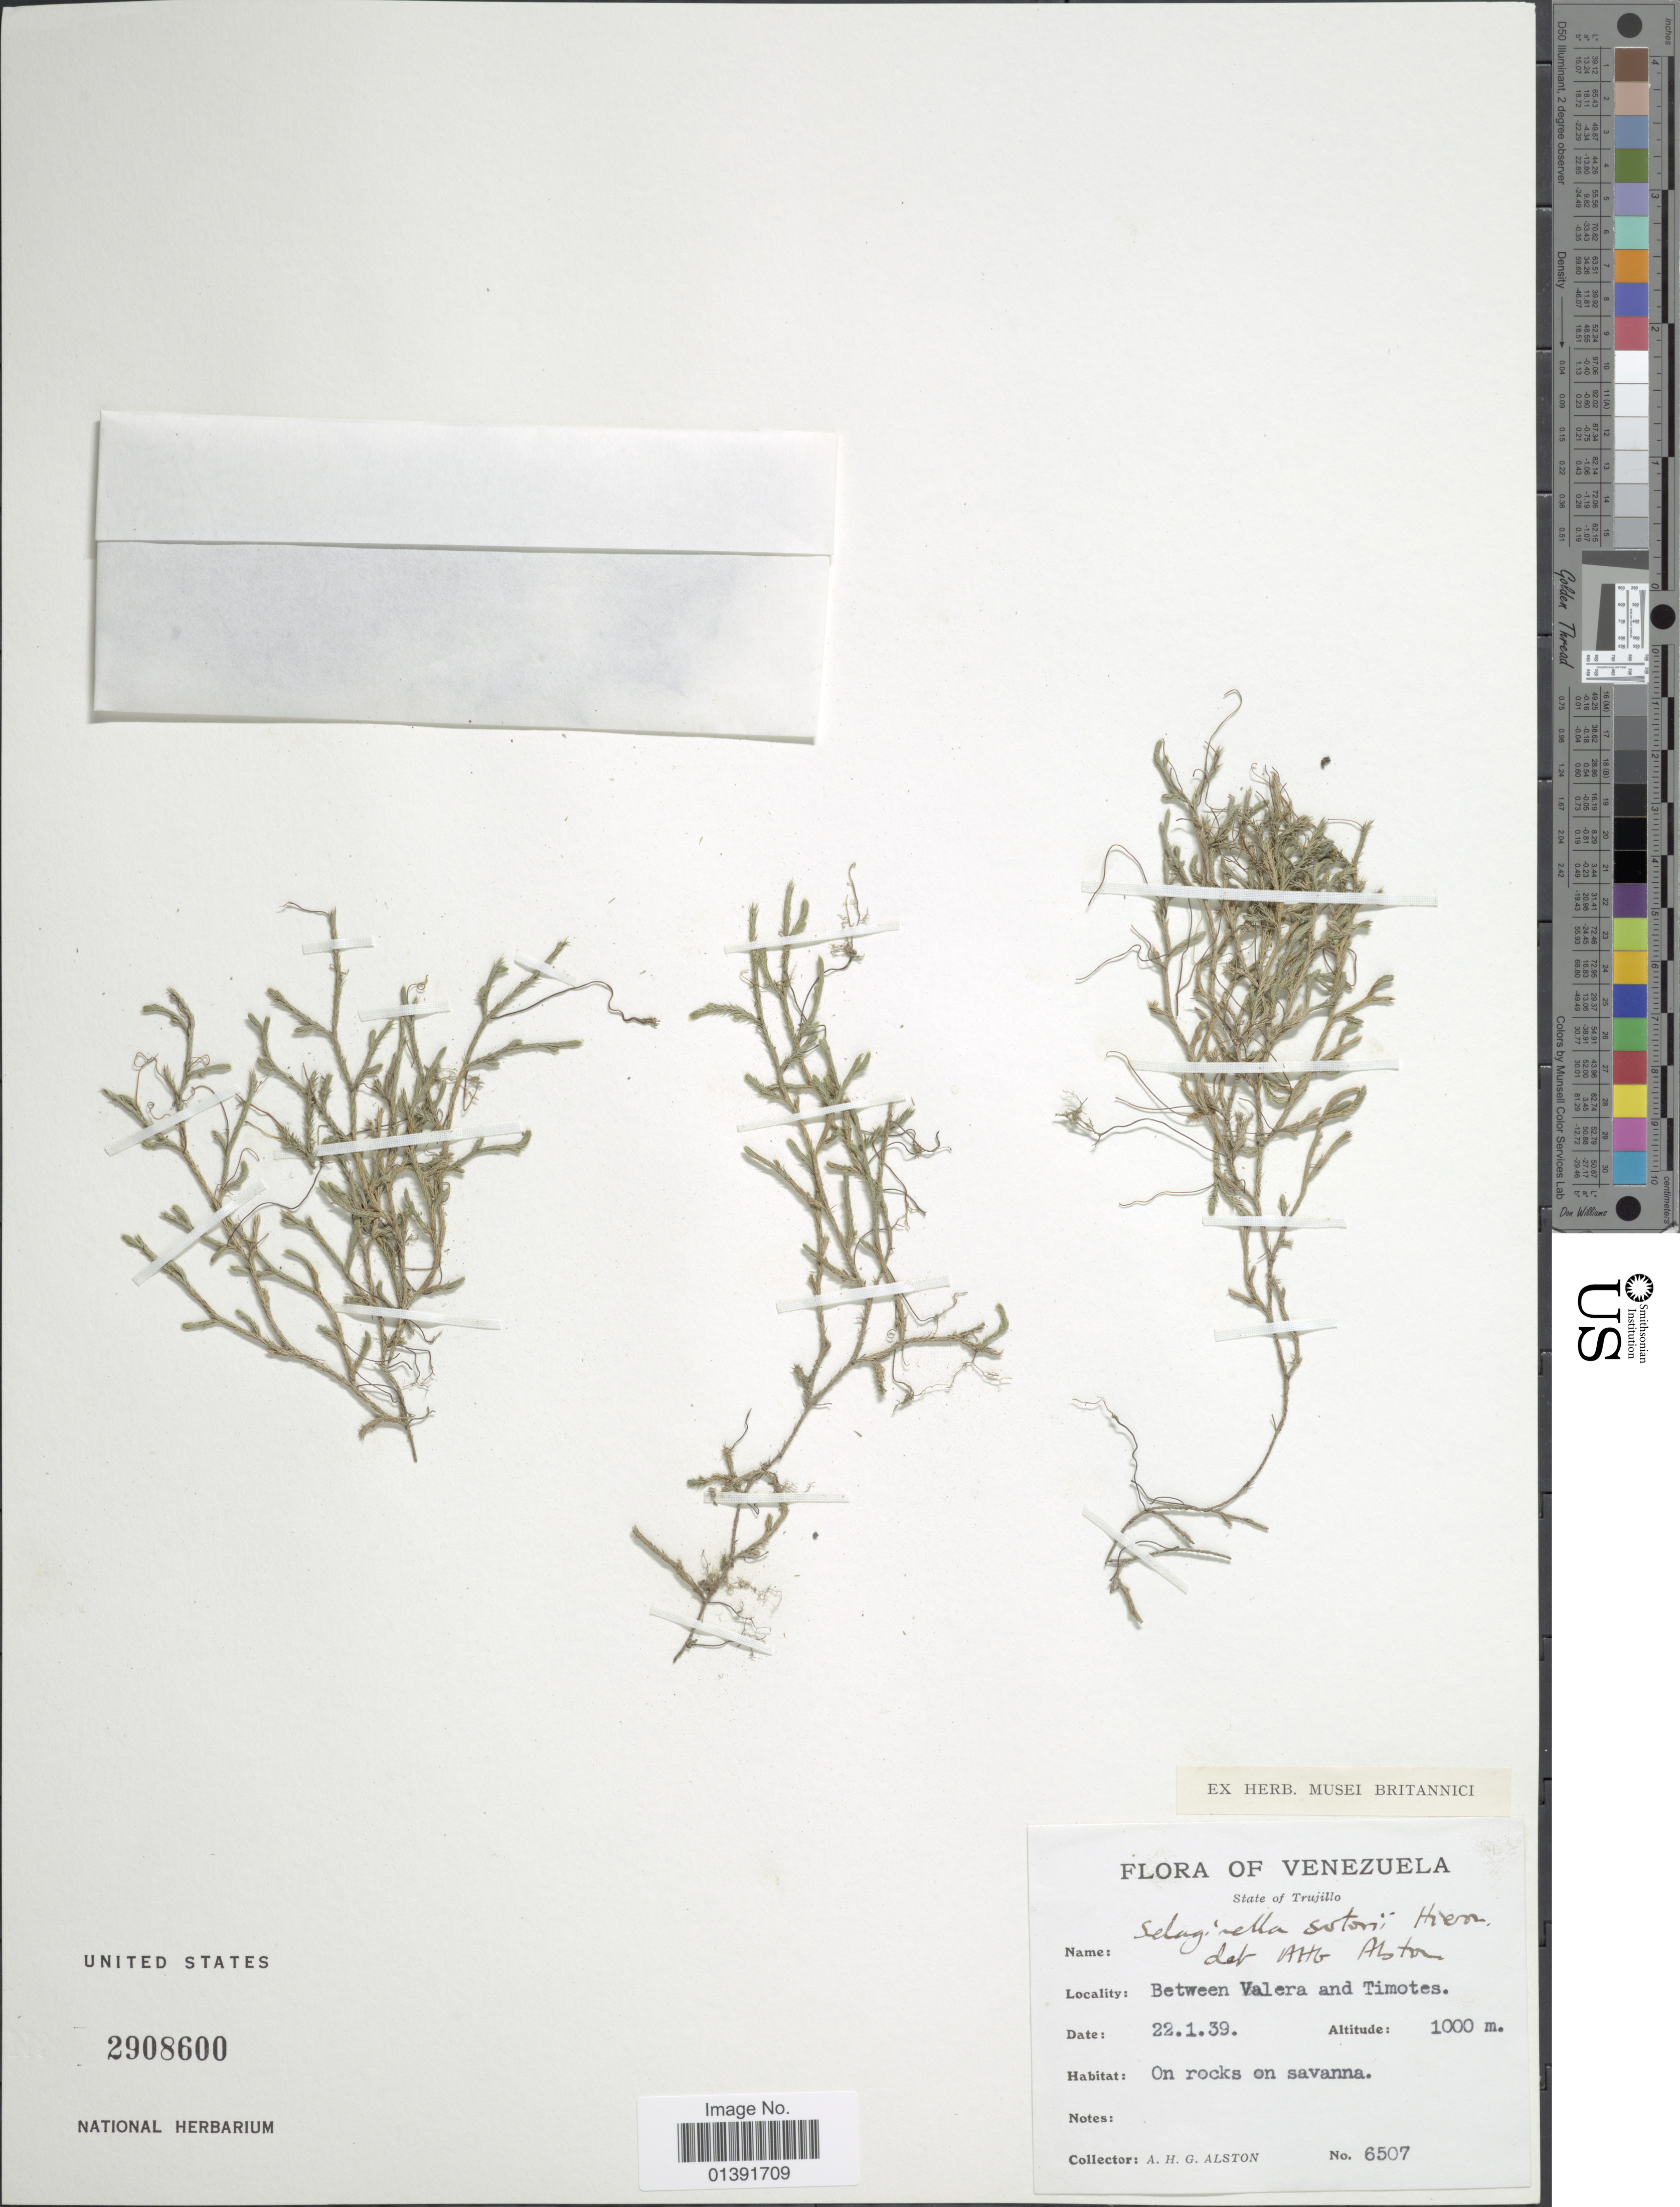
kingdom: Plantae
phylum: Tracheophyta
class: Lycopodiopsida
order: Selaginellales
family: Selaginellaceae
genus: Selaginella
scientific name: Selaginella sartorii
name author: Hieron.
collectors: A. H. Alston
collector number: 6507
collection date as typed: Transcribed d/m/y: 22/1/39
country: Venezuela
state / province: Trujillo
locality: Between Valera and Timotes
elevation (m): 1000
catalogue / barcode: US 2908600